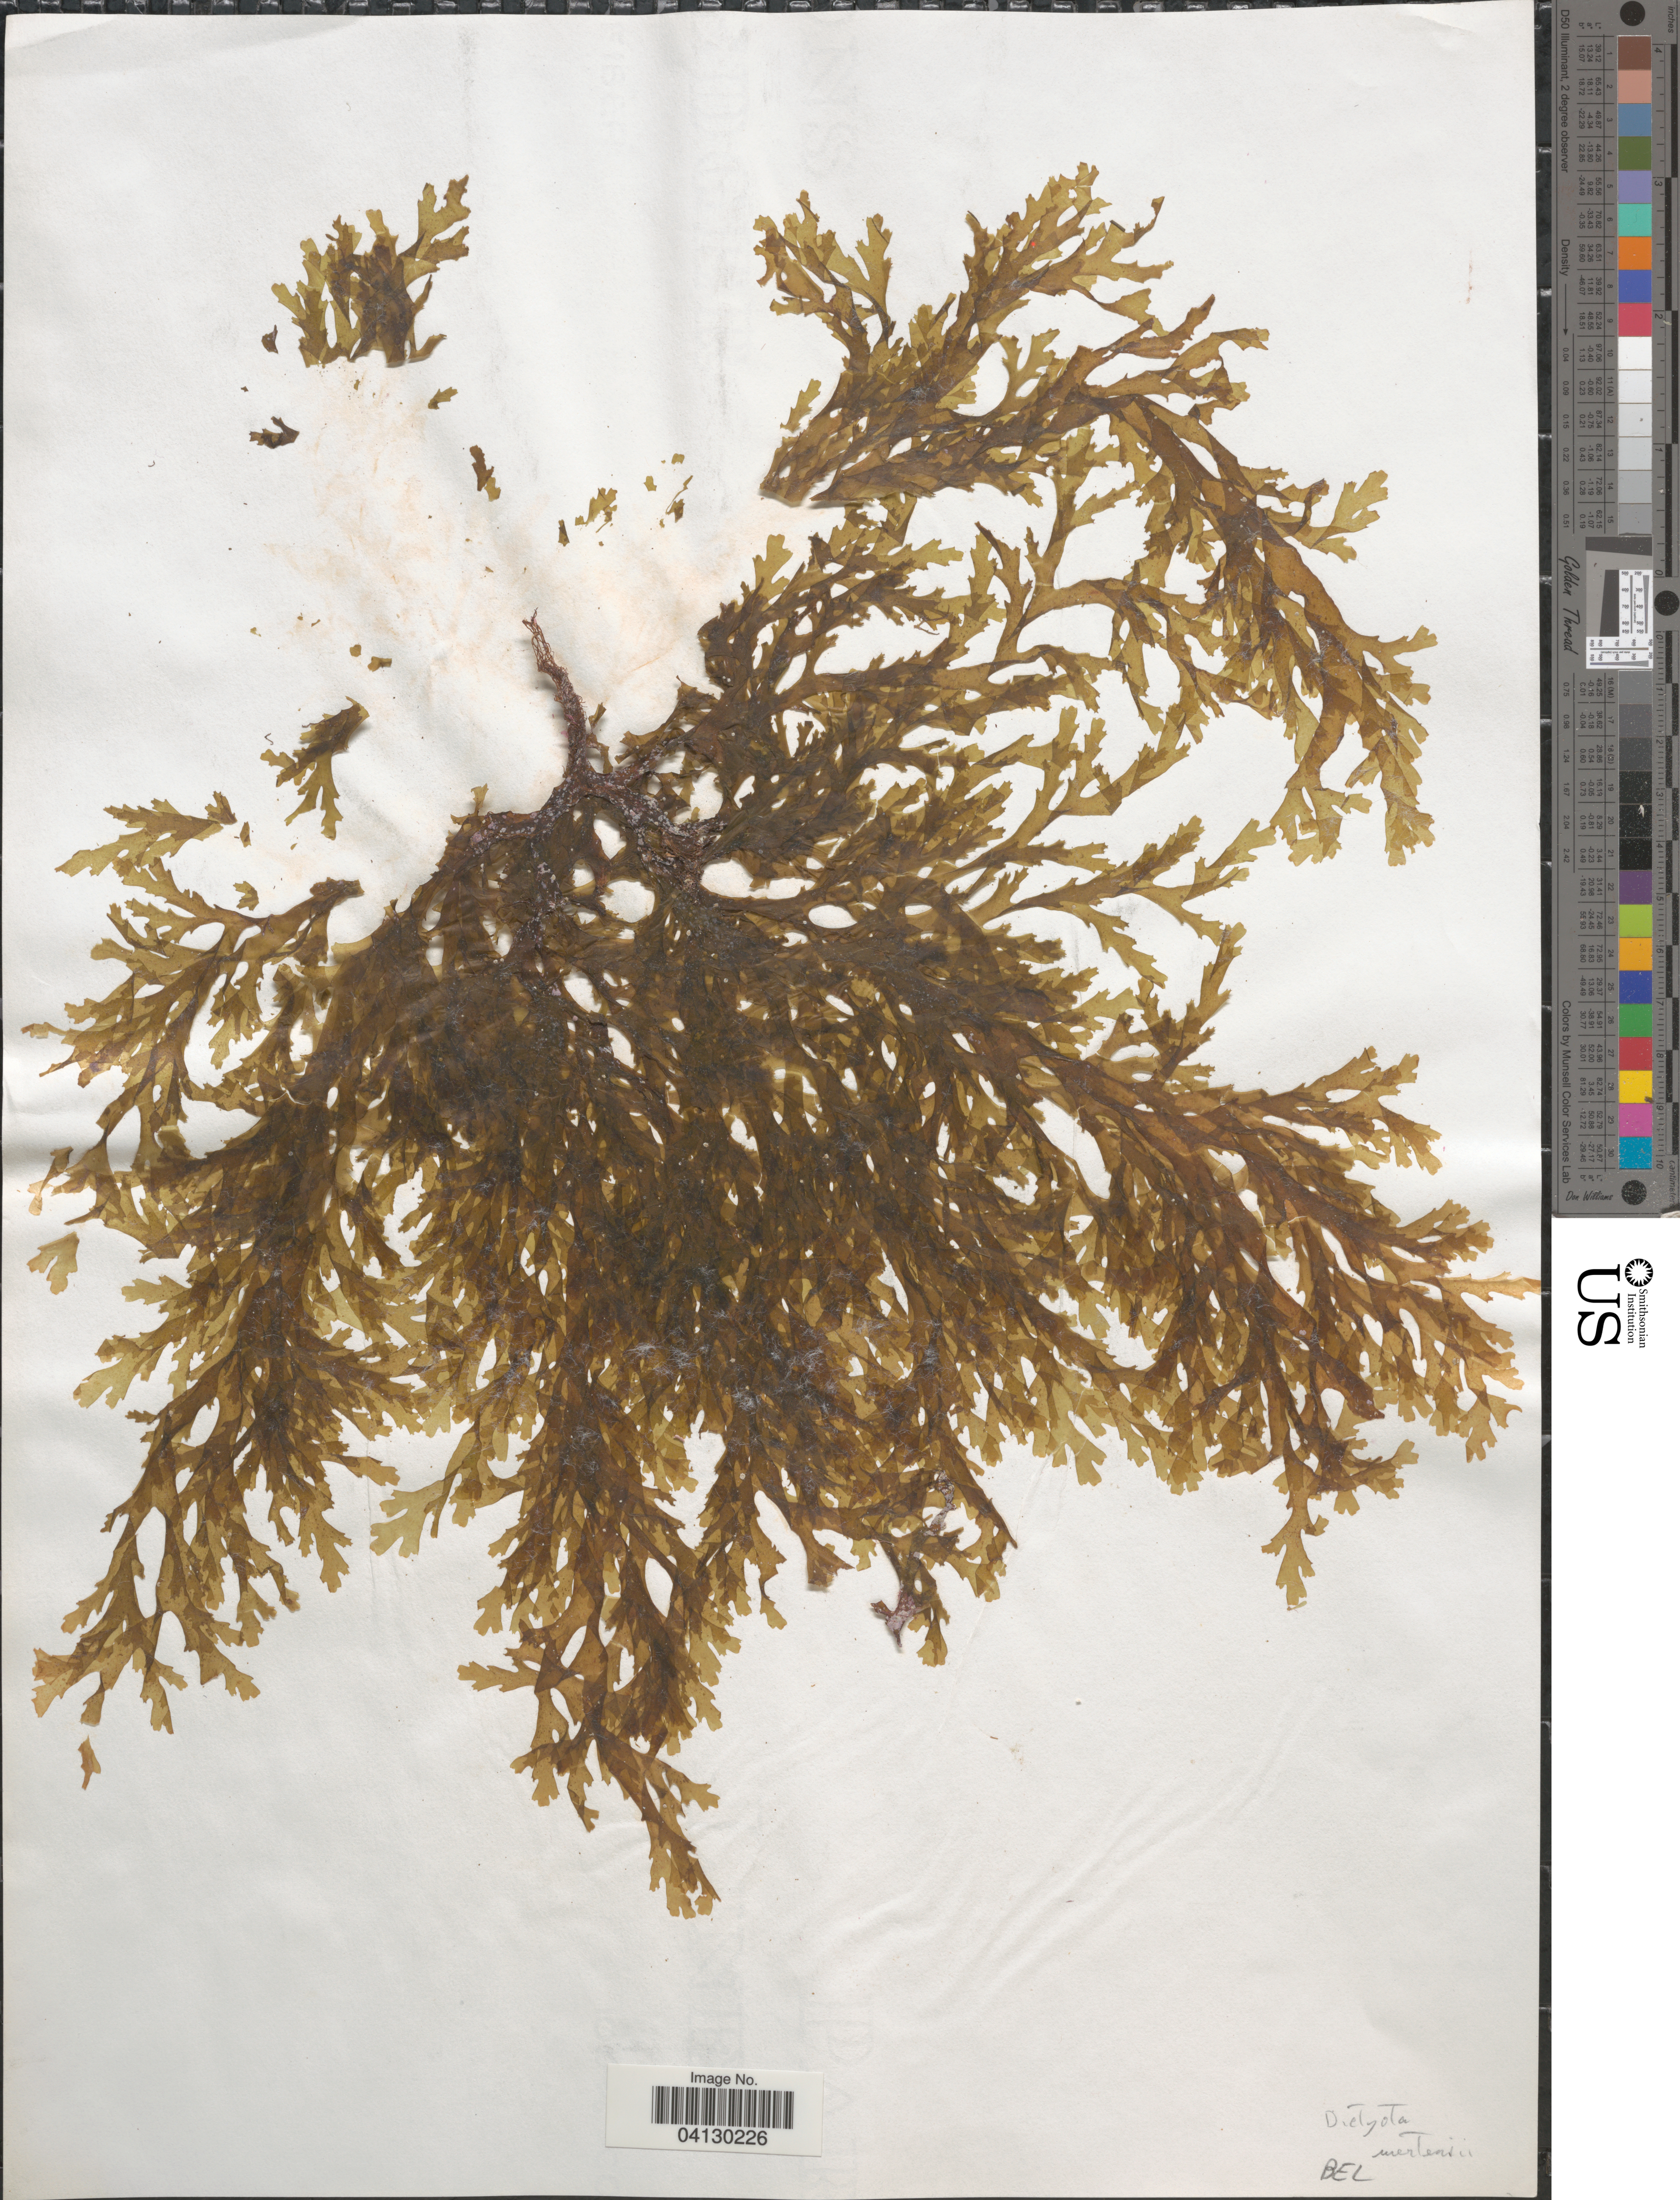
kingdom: Chromista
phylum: Ochrophyta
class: Phaeophyceae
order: Dictyotales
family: Dictyotaceae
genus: Dictyota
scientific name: Dictyota mertensii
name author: (C. Mart.) Kütz.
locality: BEL.